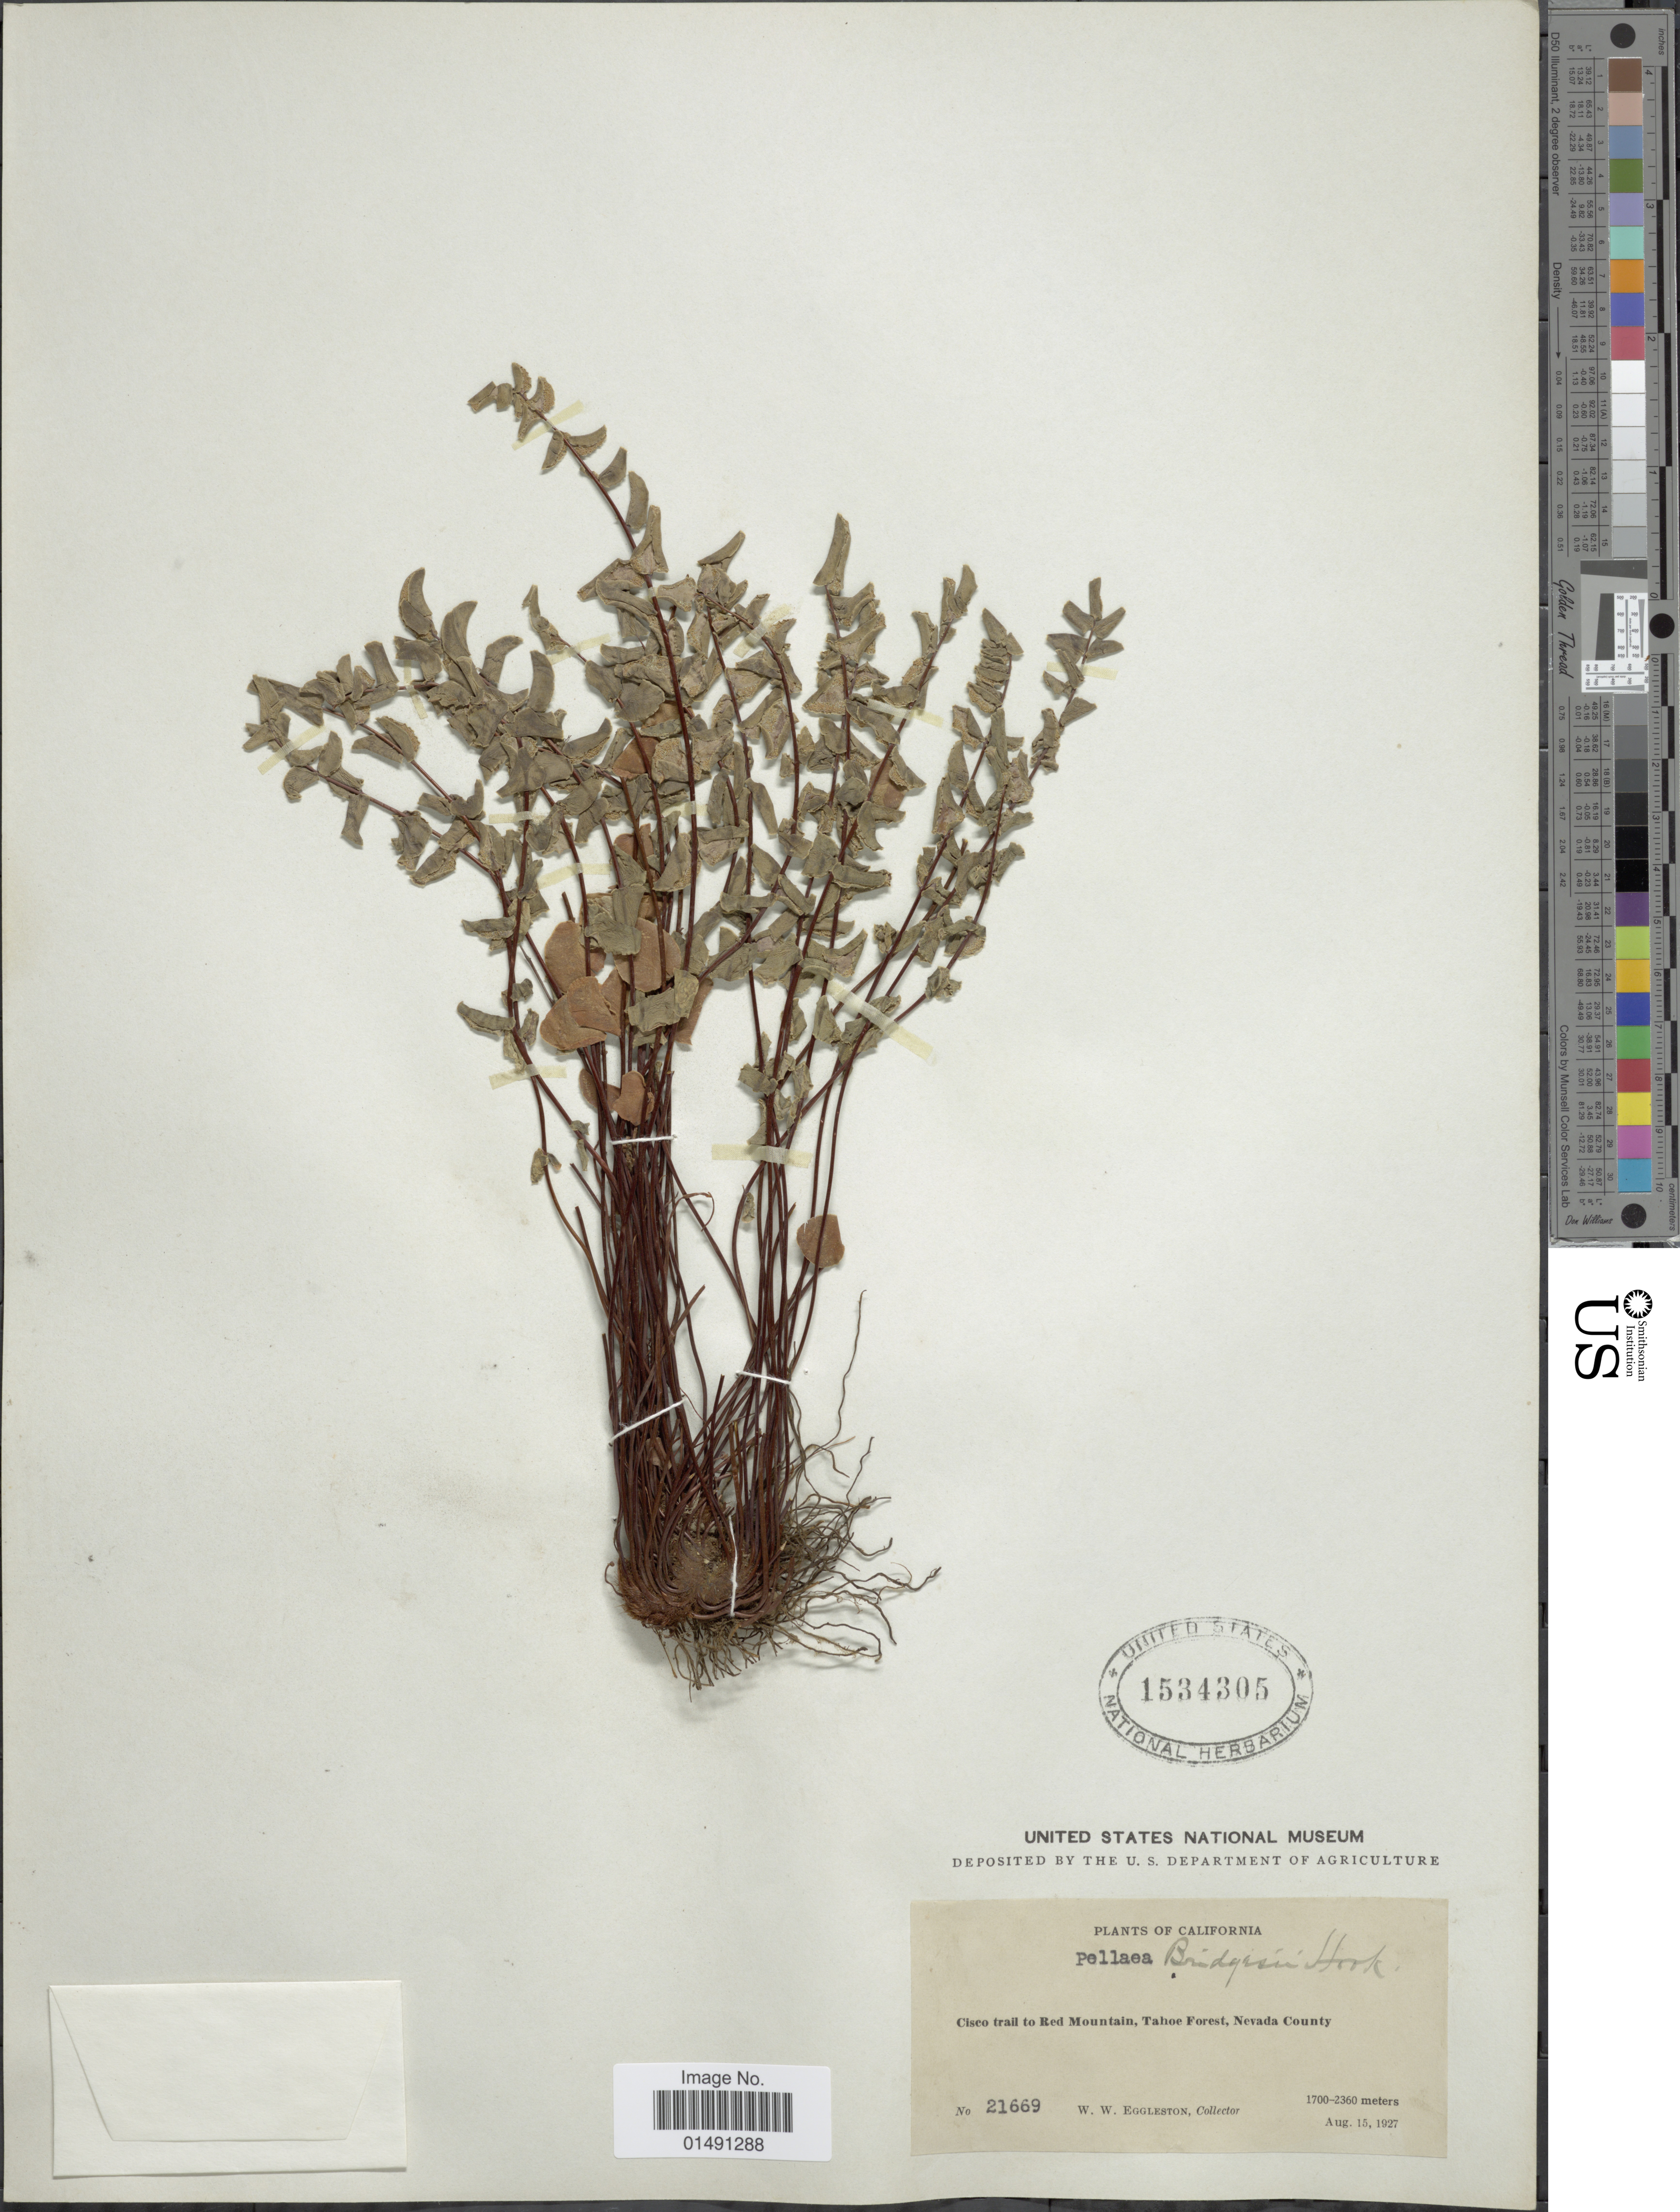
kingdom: Plantae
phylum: Tracheophyta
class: Polypodiopsida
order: Polypodiales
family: Pteridaceae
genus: Pellaea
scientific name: Pellaea bridgesii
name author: Hook.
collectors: W. W. Eggleston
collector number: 21669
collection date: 1927-08-15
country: United States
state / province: Nevada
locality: Cisco trail to Red Mountain, Tahoe Forest, California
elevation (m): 1700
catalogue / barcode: US 1534305